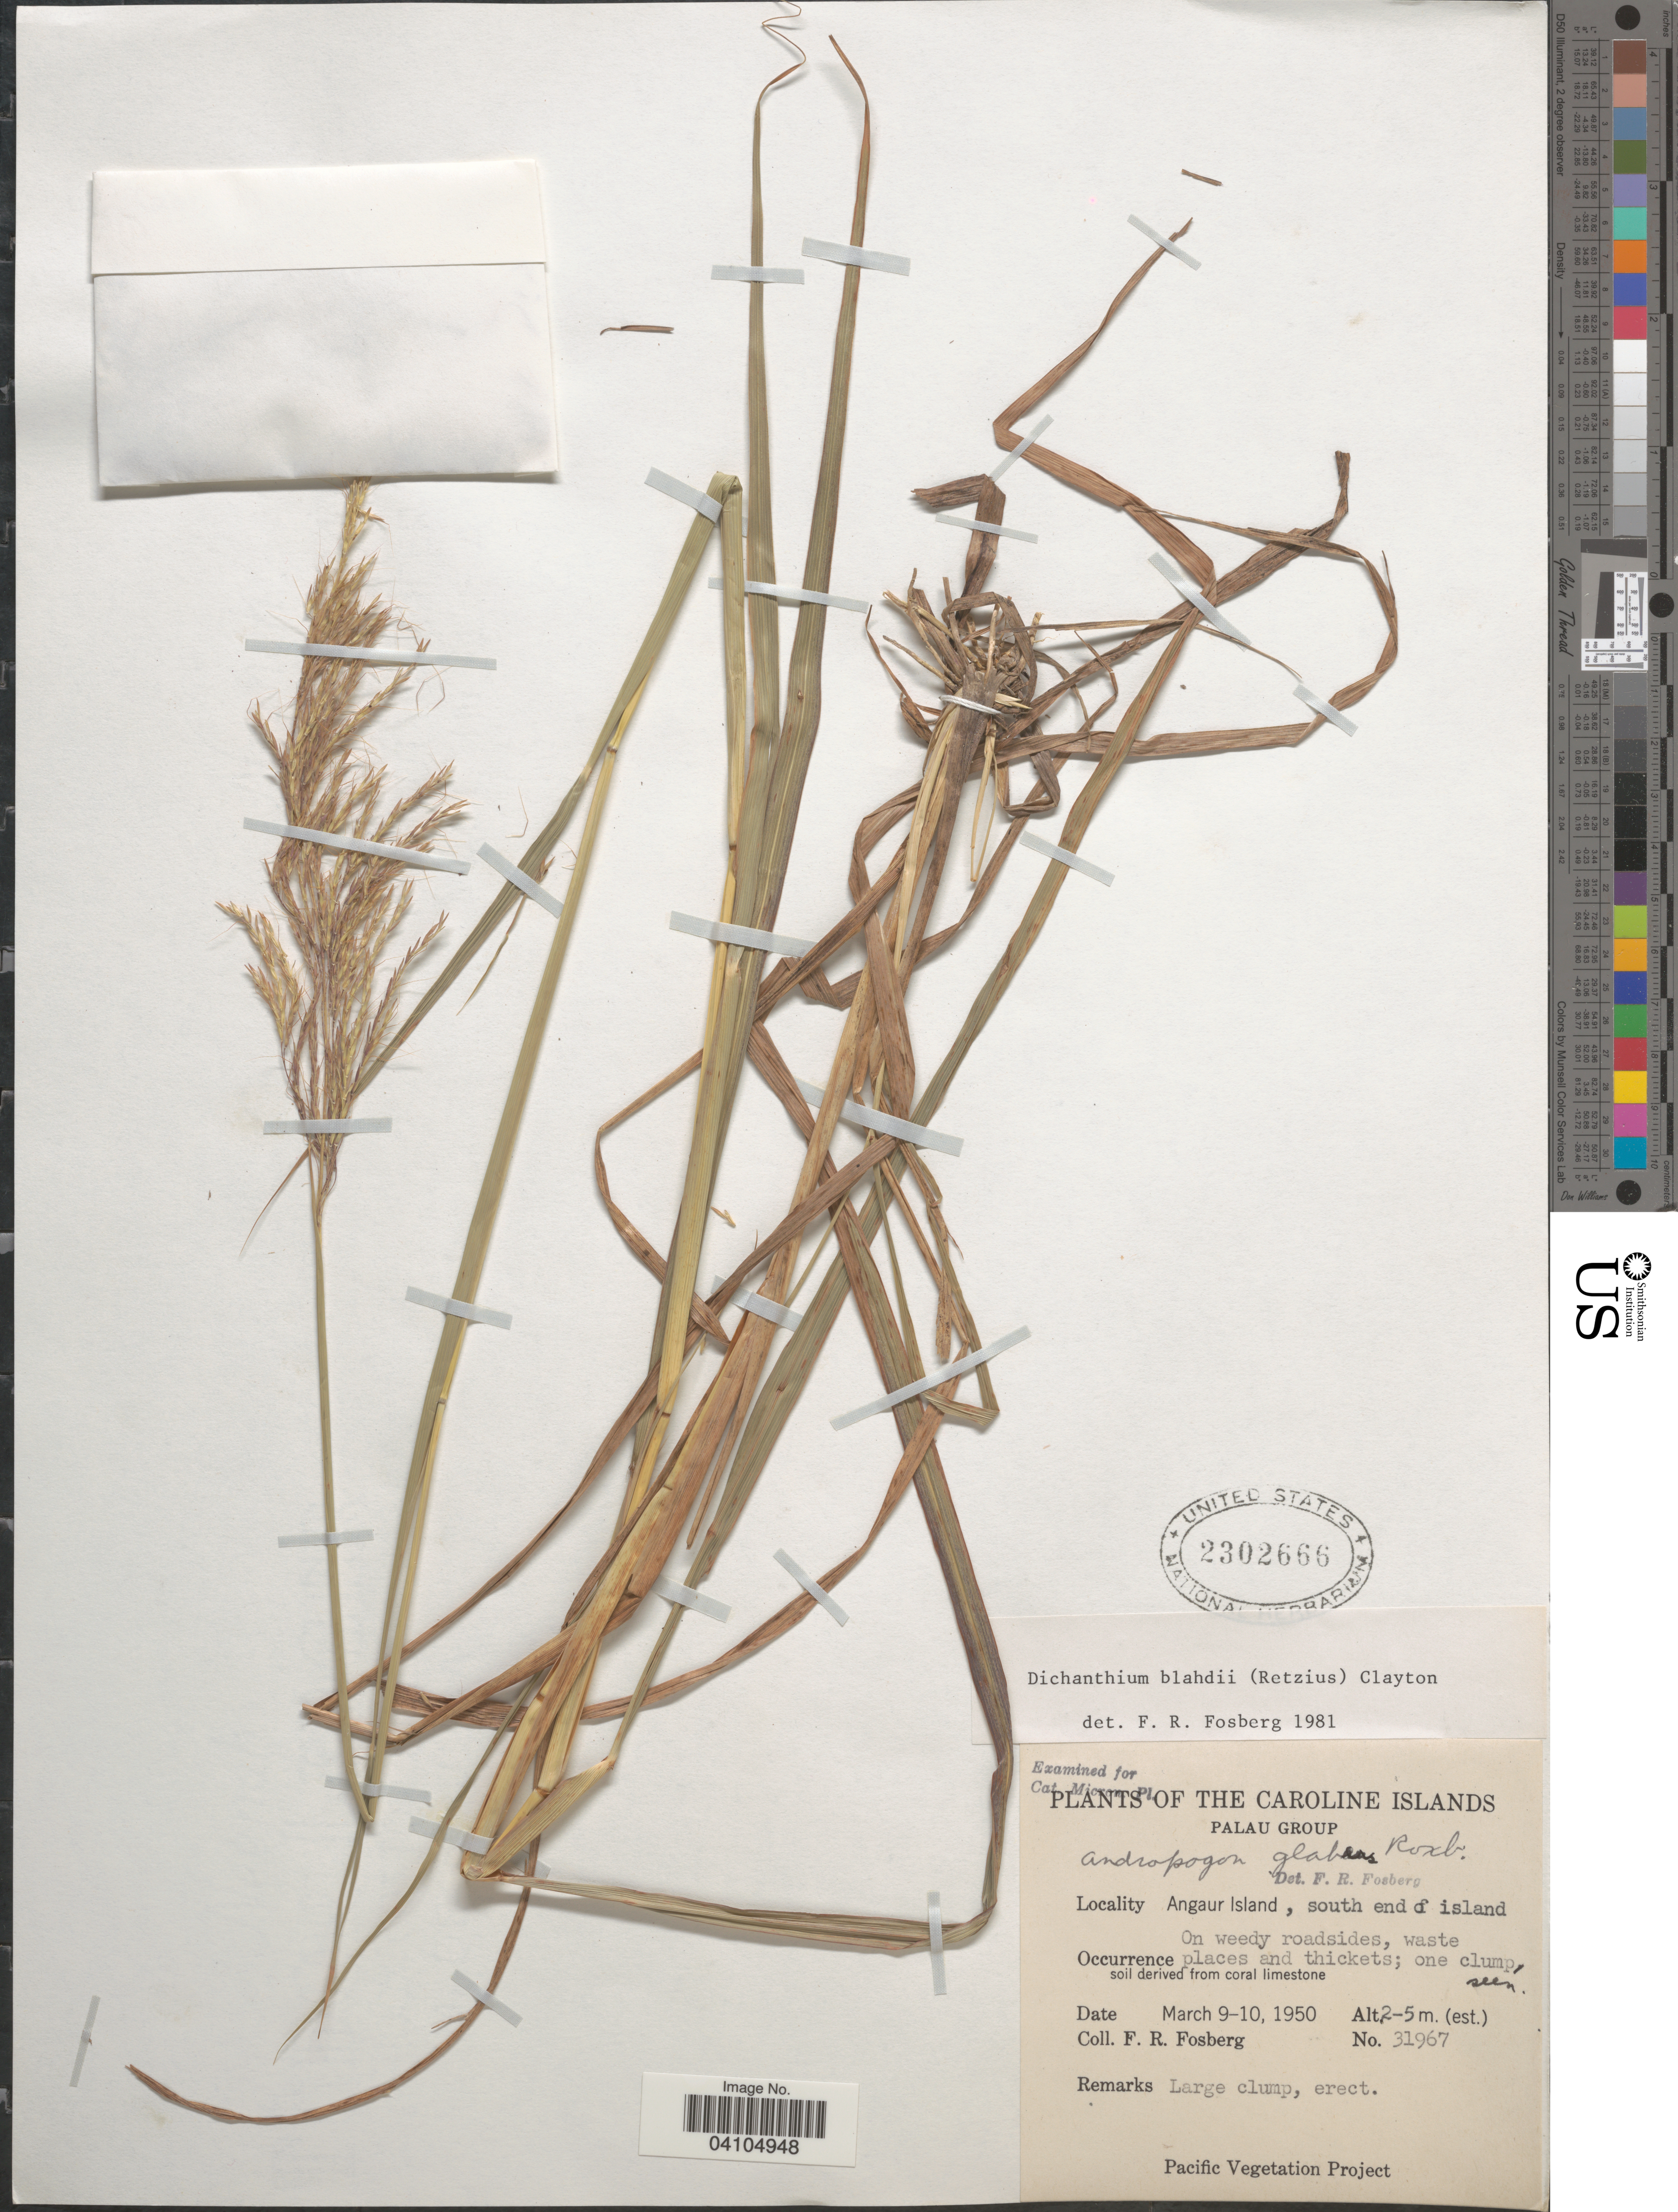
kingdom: Plantae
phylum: Tracheophyta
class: Liliopsida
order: Poales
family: Poaceae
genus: Bothriochloa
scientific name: Bothriochloa bladhii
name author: (Retz.) S.T. Blake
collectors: F. R. Fosberg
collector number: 31967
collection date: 1950-03-09/1950-03-10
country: Palau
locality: The Caroline Islands. Palau Group. Angaur Island, south end of island.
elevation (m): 2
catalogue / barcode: US 2302666